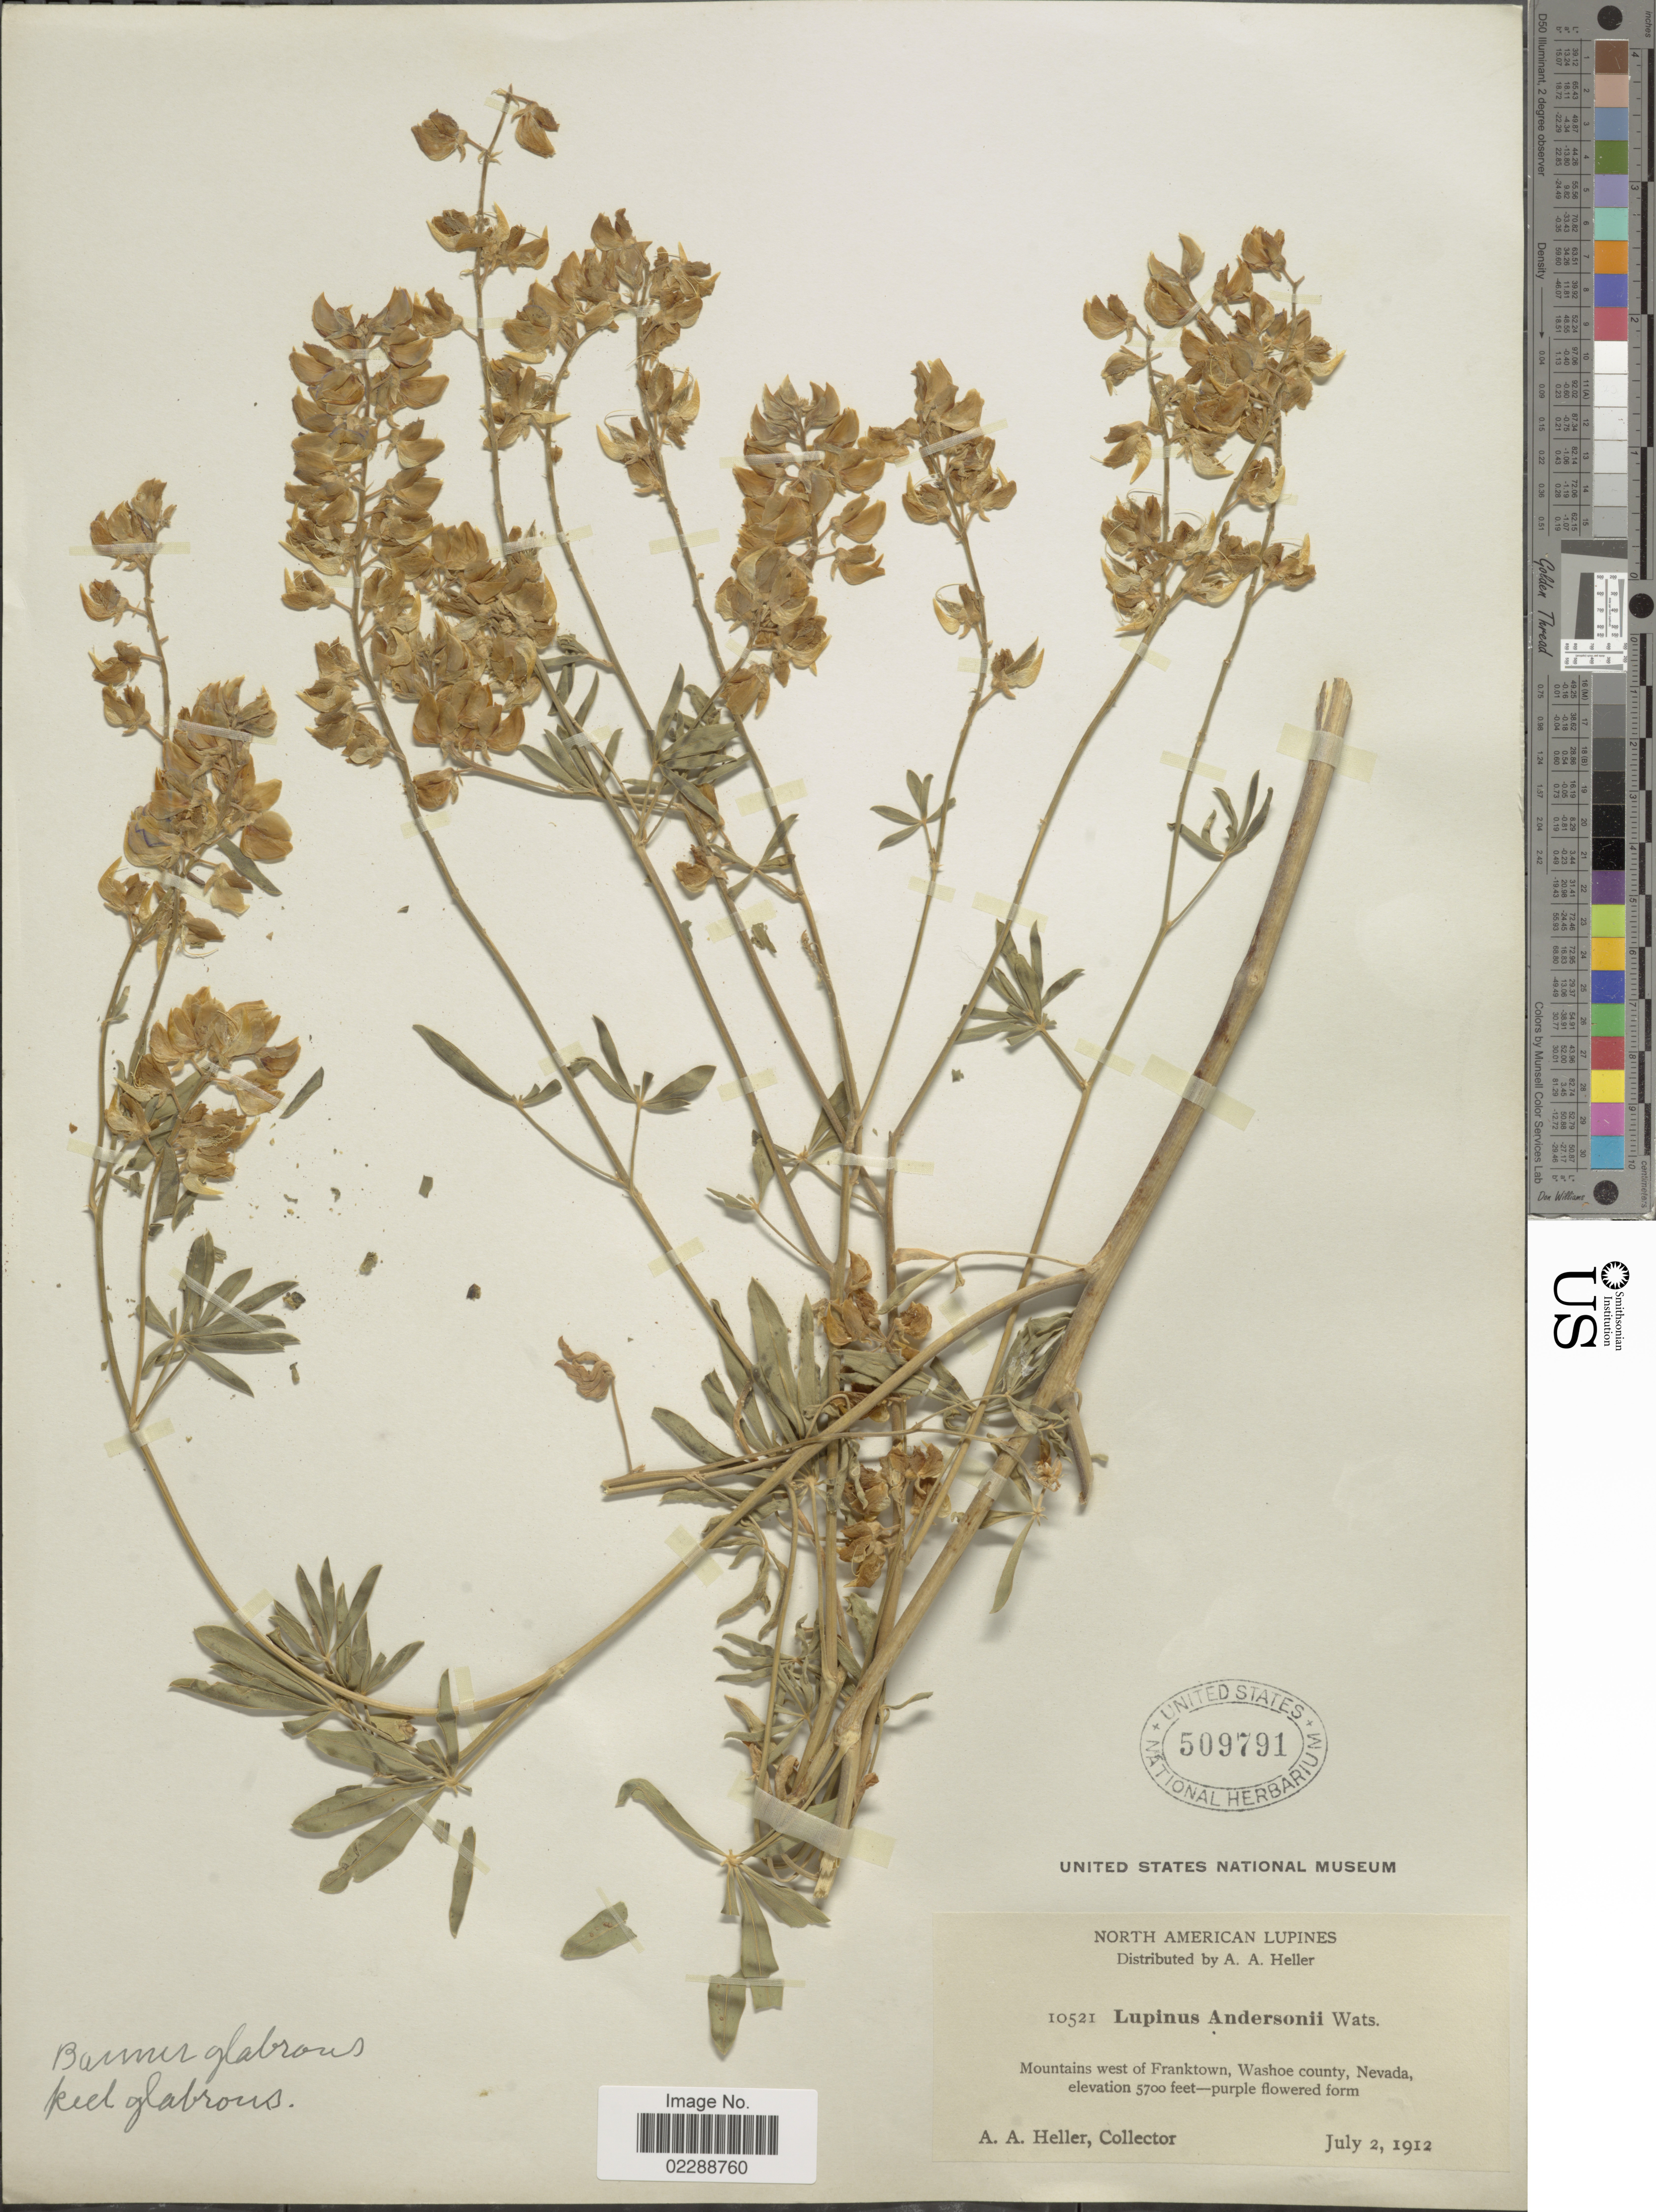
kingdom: Plantae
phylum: Tracheophyta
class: Magnoliopsida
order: Fabales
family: Fabaceae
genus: Lupinus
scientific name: Lupinus sp.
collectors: A. A. Heller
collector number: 10521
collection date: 1912-07-02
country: United States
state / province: Nevada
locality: Mountains west of Franktown, Washoe County, Nevada, North American Lupines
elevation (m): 1737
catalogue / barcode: US 509791